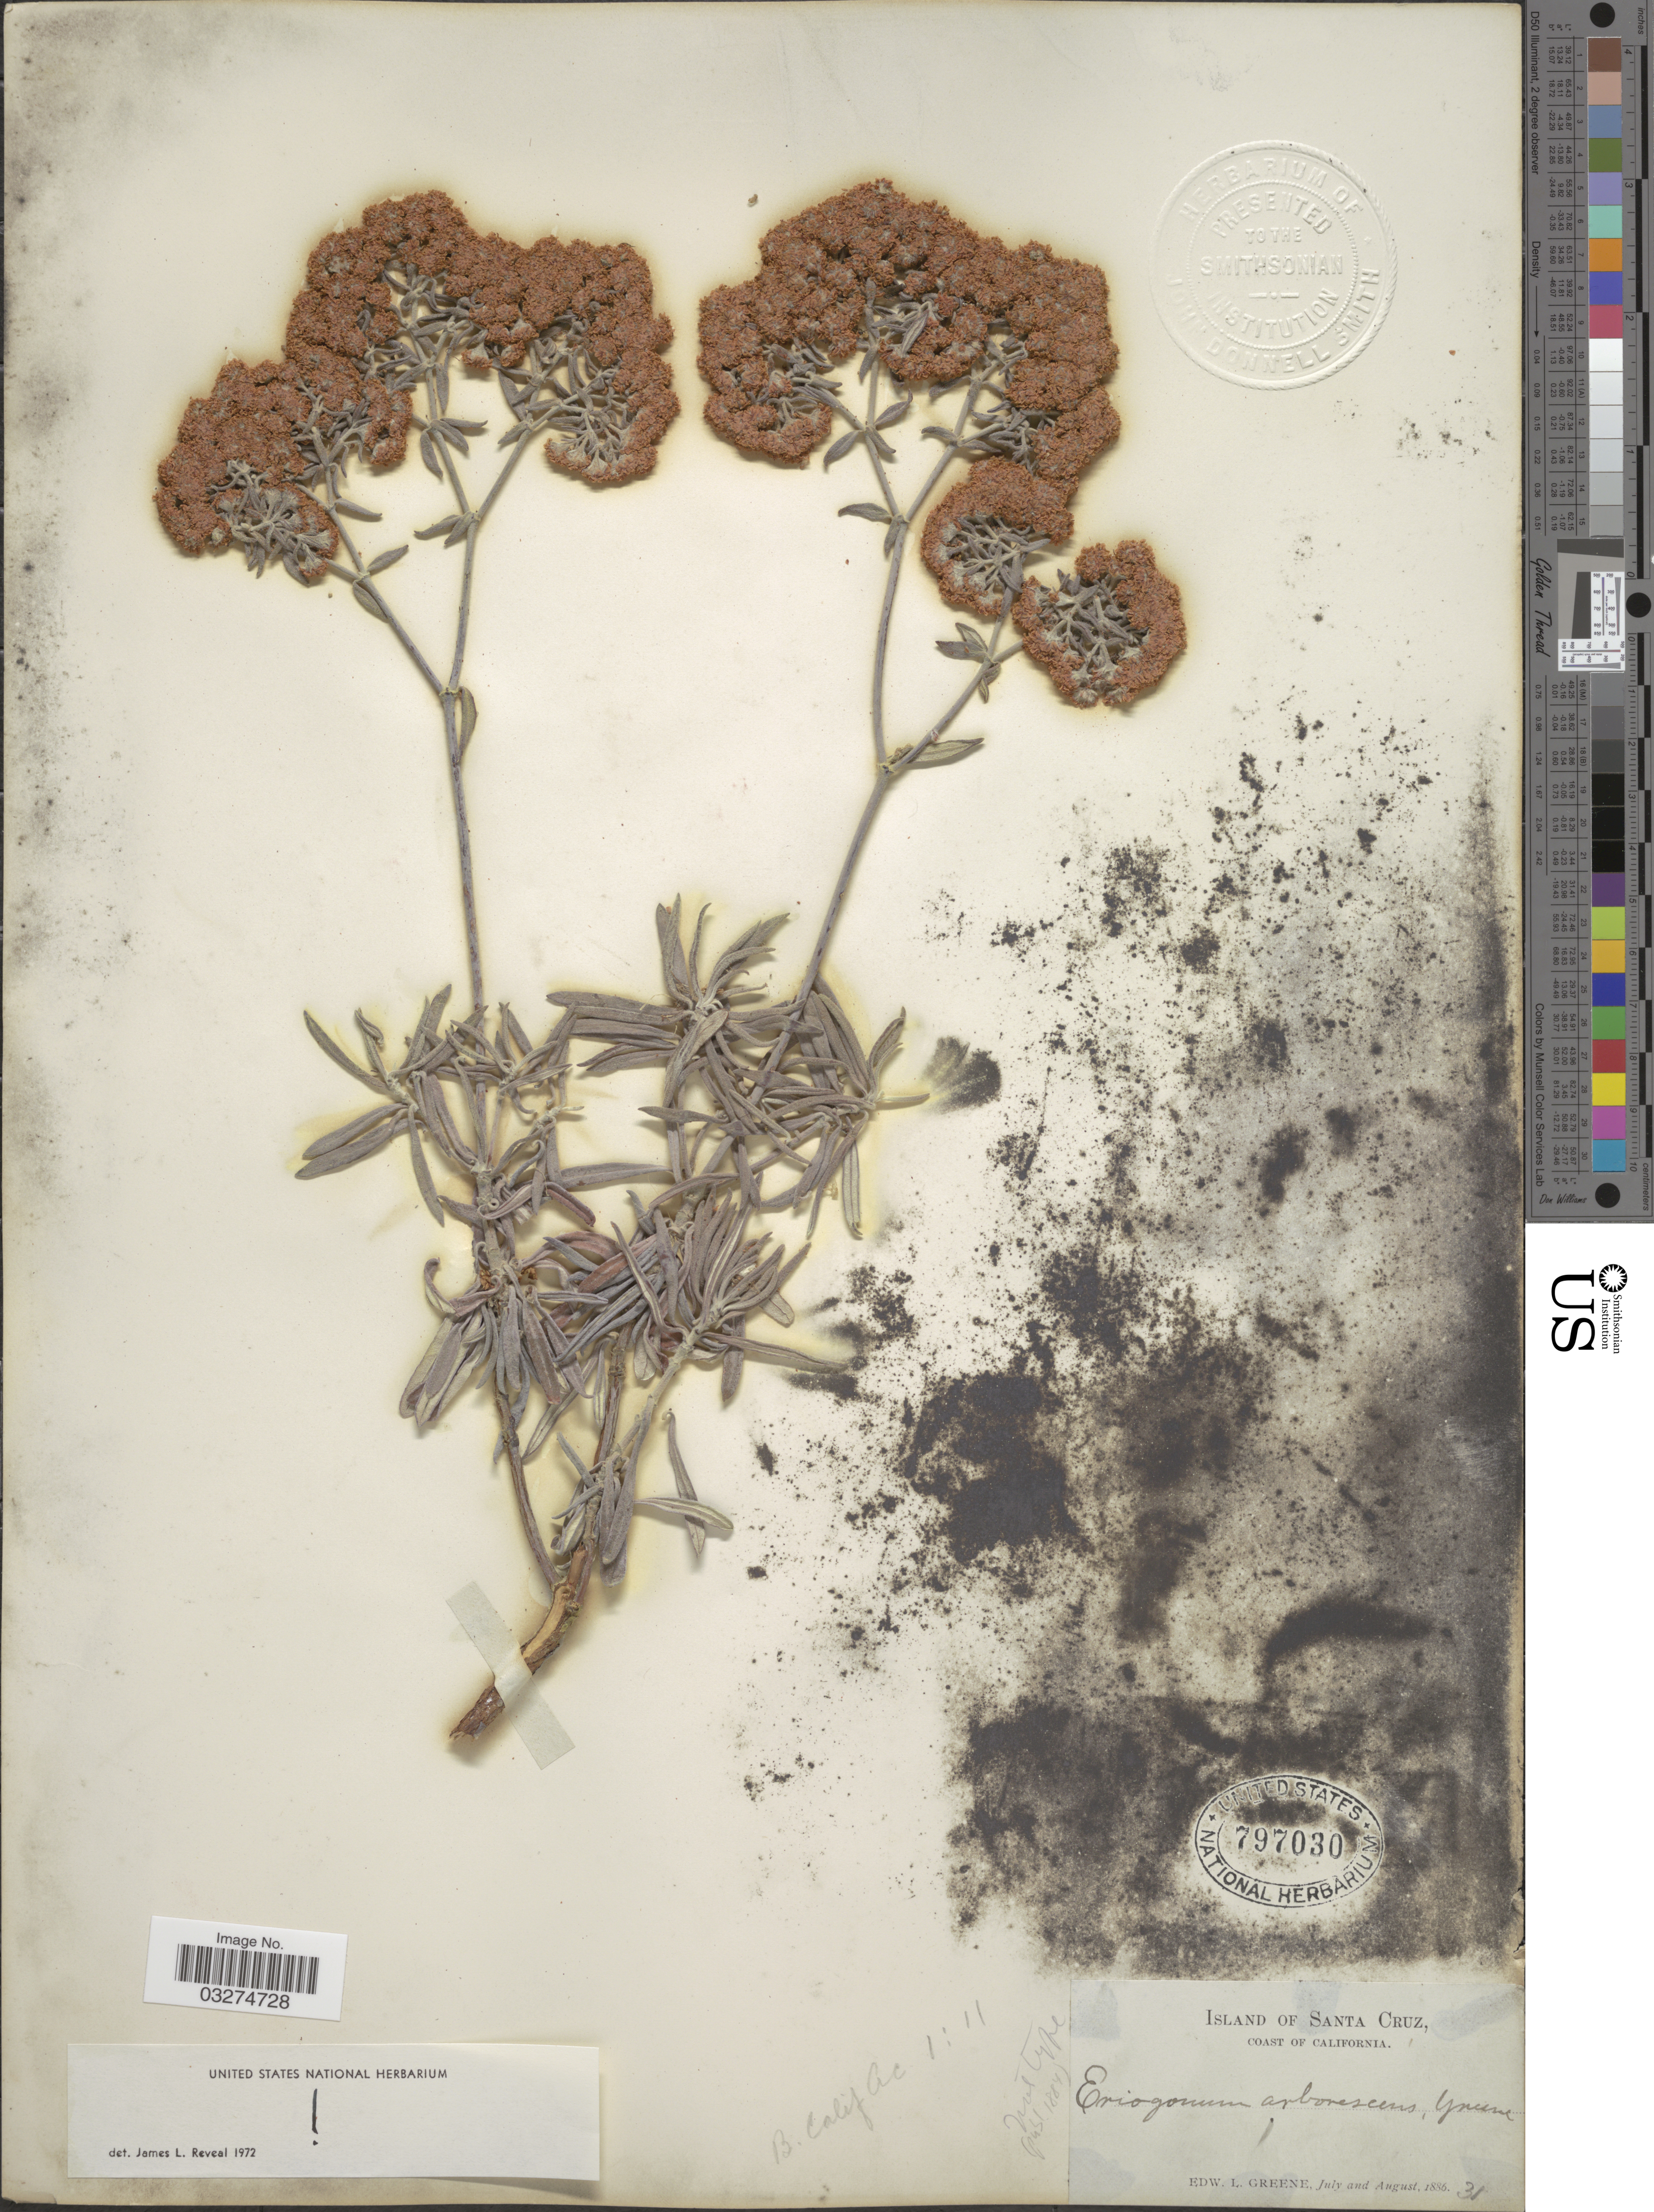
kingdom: Plantae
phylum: Tracheophyta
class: Magnoliopsida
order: Caryophyllales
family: Polygonaceae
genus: Eriogonum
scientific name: Eriogonum arborescens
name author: Greene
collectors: E. L. Greene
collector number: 31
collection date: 1886-07/1886-08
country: United States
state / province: California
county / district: Santa Barbara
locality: Island of Santa Cruz. Coast of California.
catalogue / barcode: US 797030